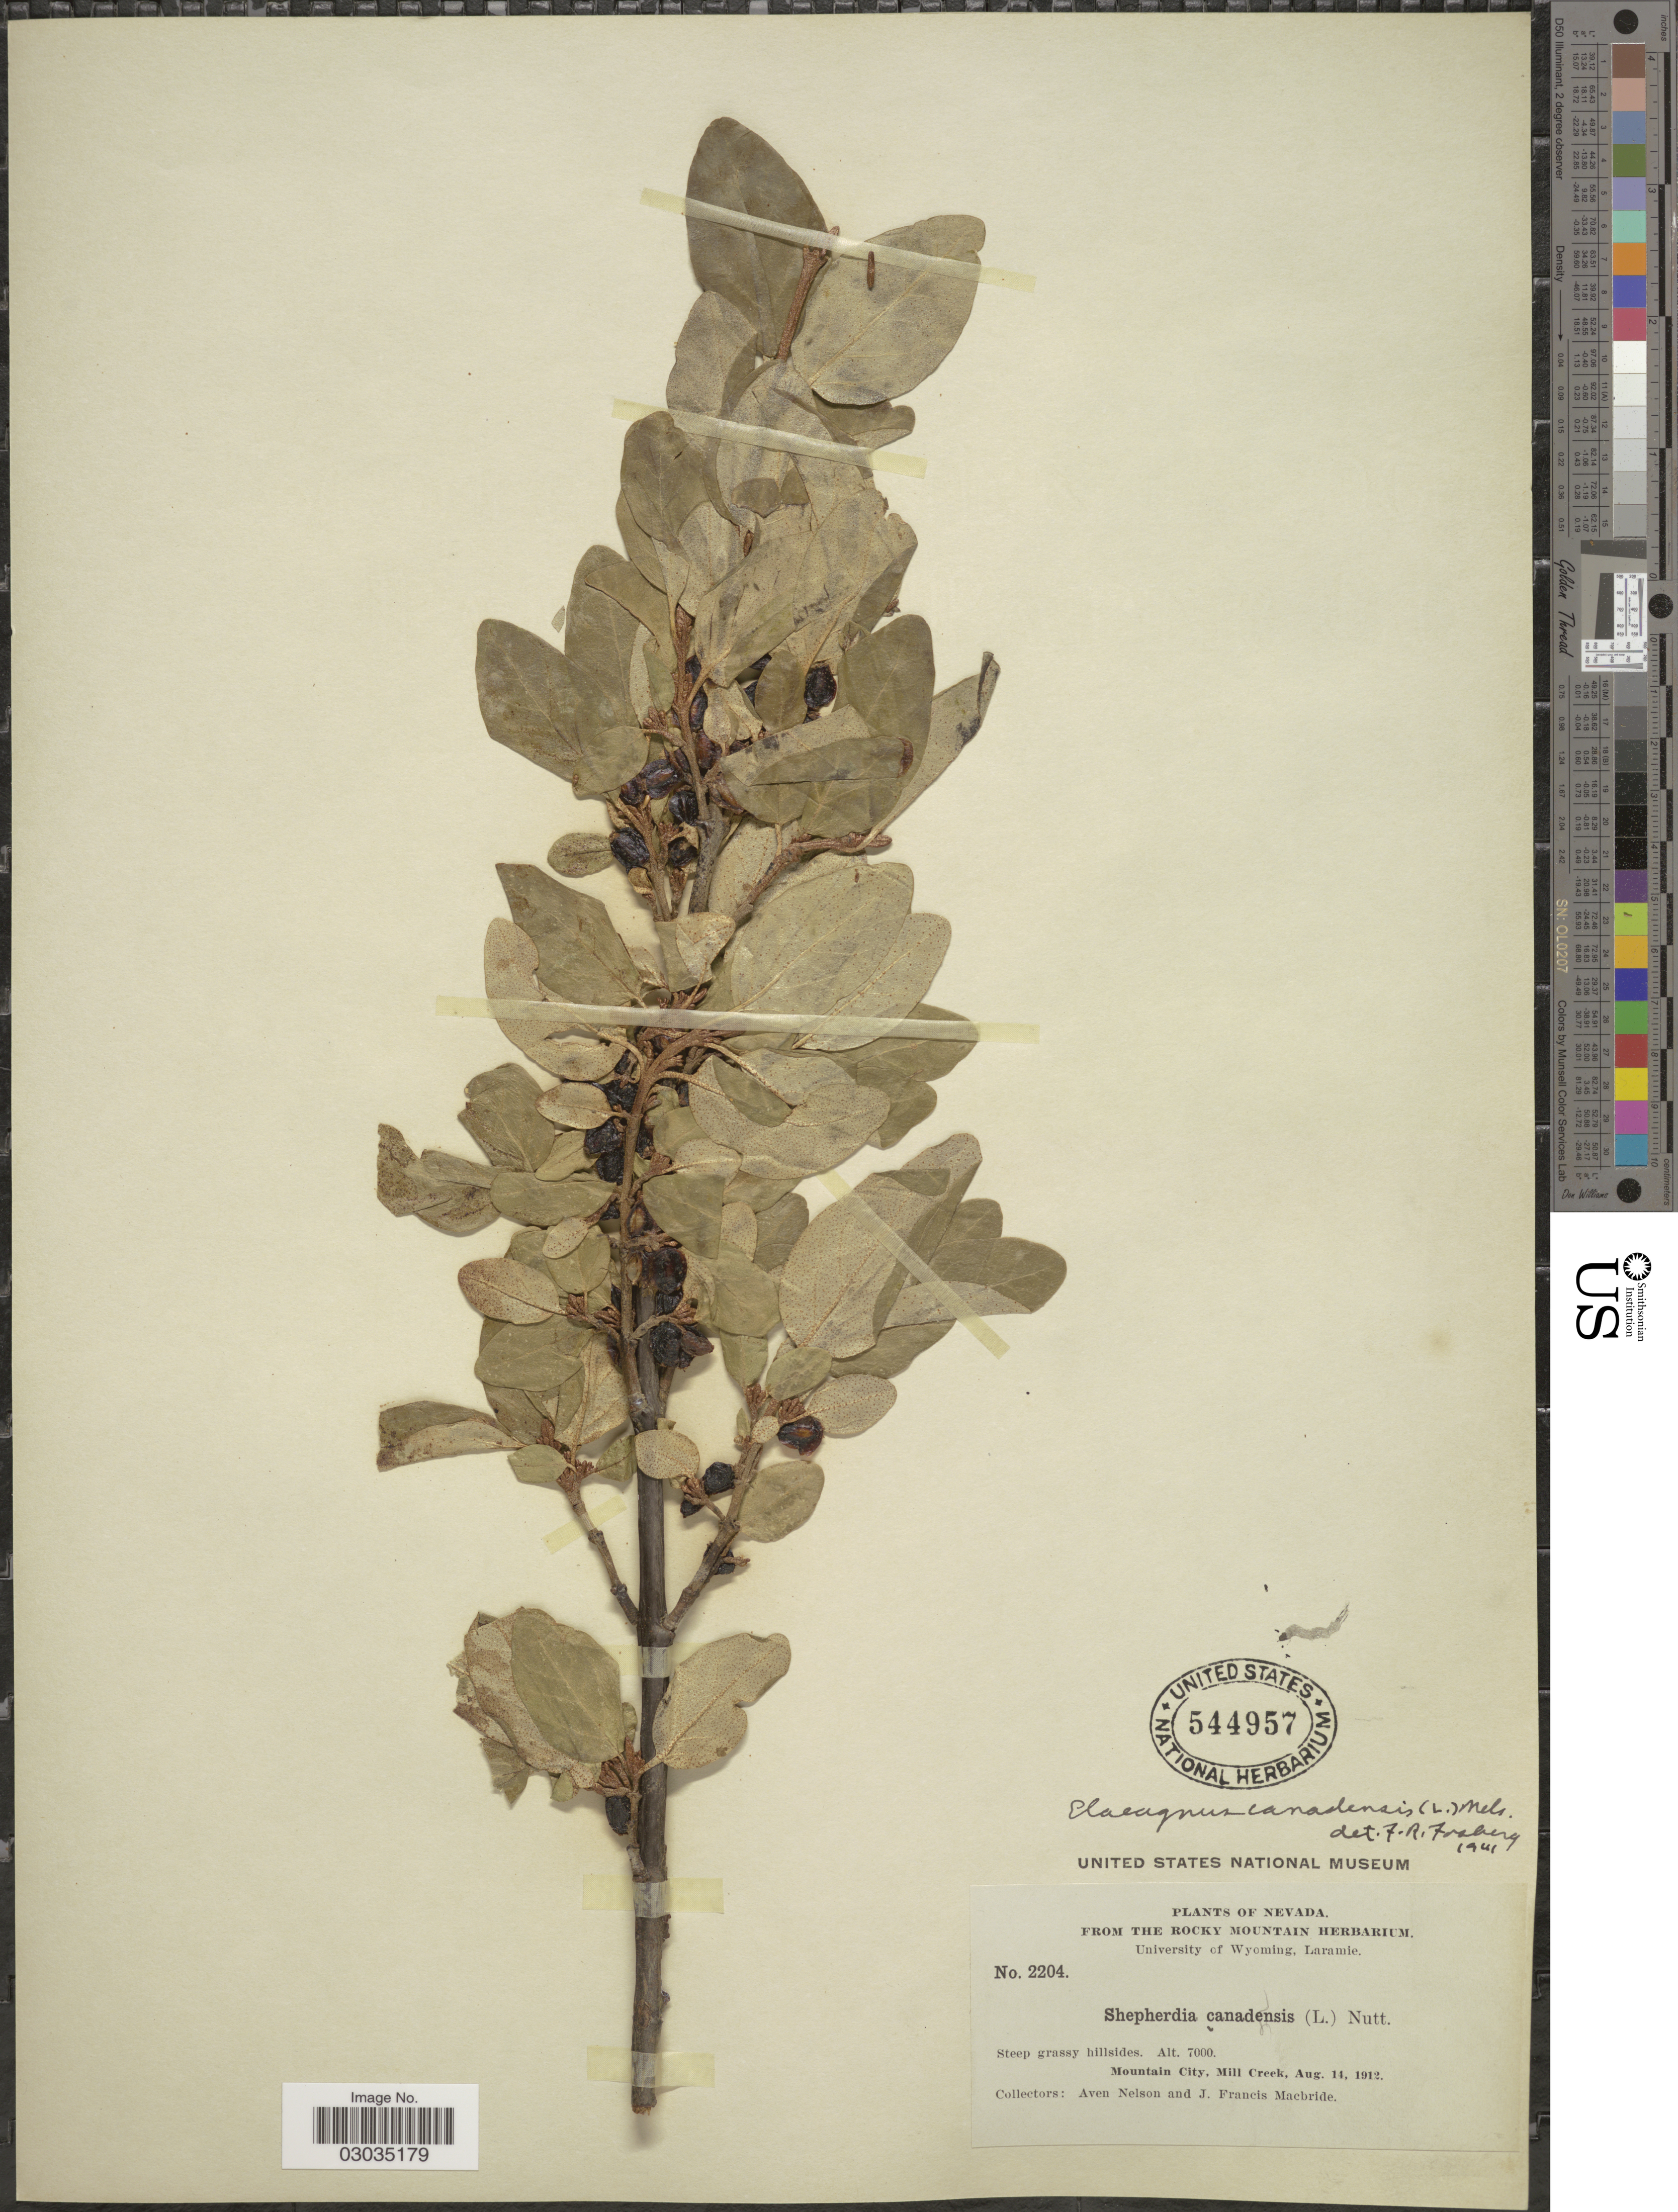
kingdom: Plantae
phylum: Tracheophyta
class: Magnoliopsida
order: Rosales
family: Elaeagnaceae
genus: Shepherdia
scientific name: Shepherdia canadensis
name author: (L.) Nutt.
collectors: A. Nelson & J. F. Macbride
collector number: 2204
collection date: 1912-08-14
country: United States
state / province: Nevada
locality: Mountain City, Mill Creek.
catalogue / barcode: US 544957